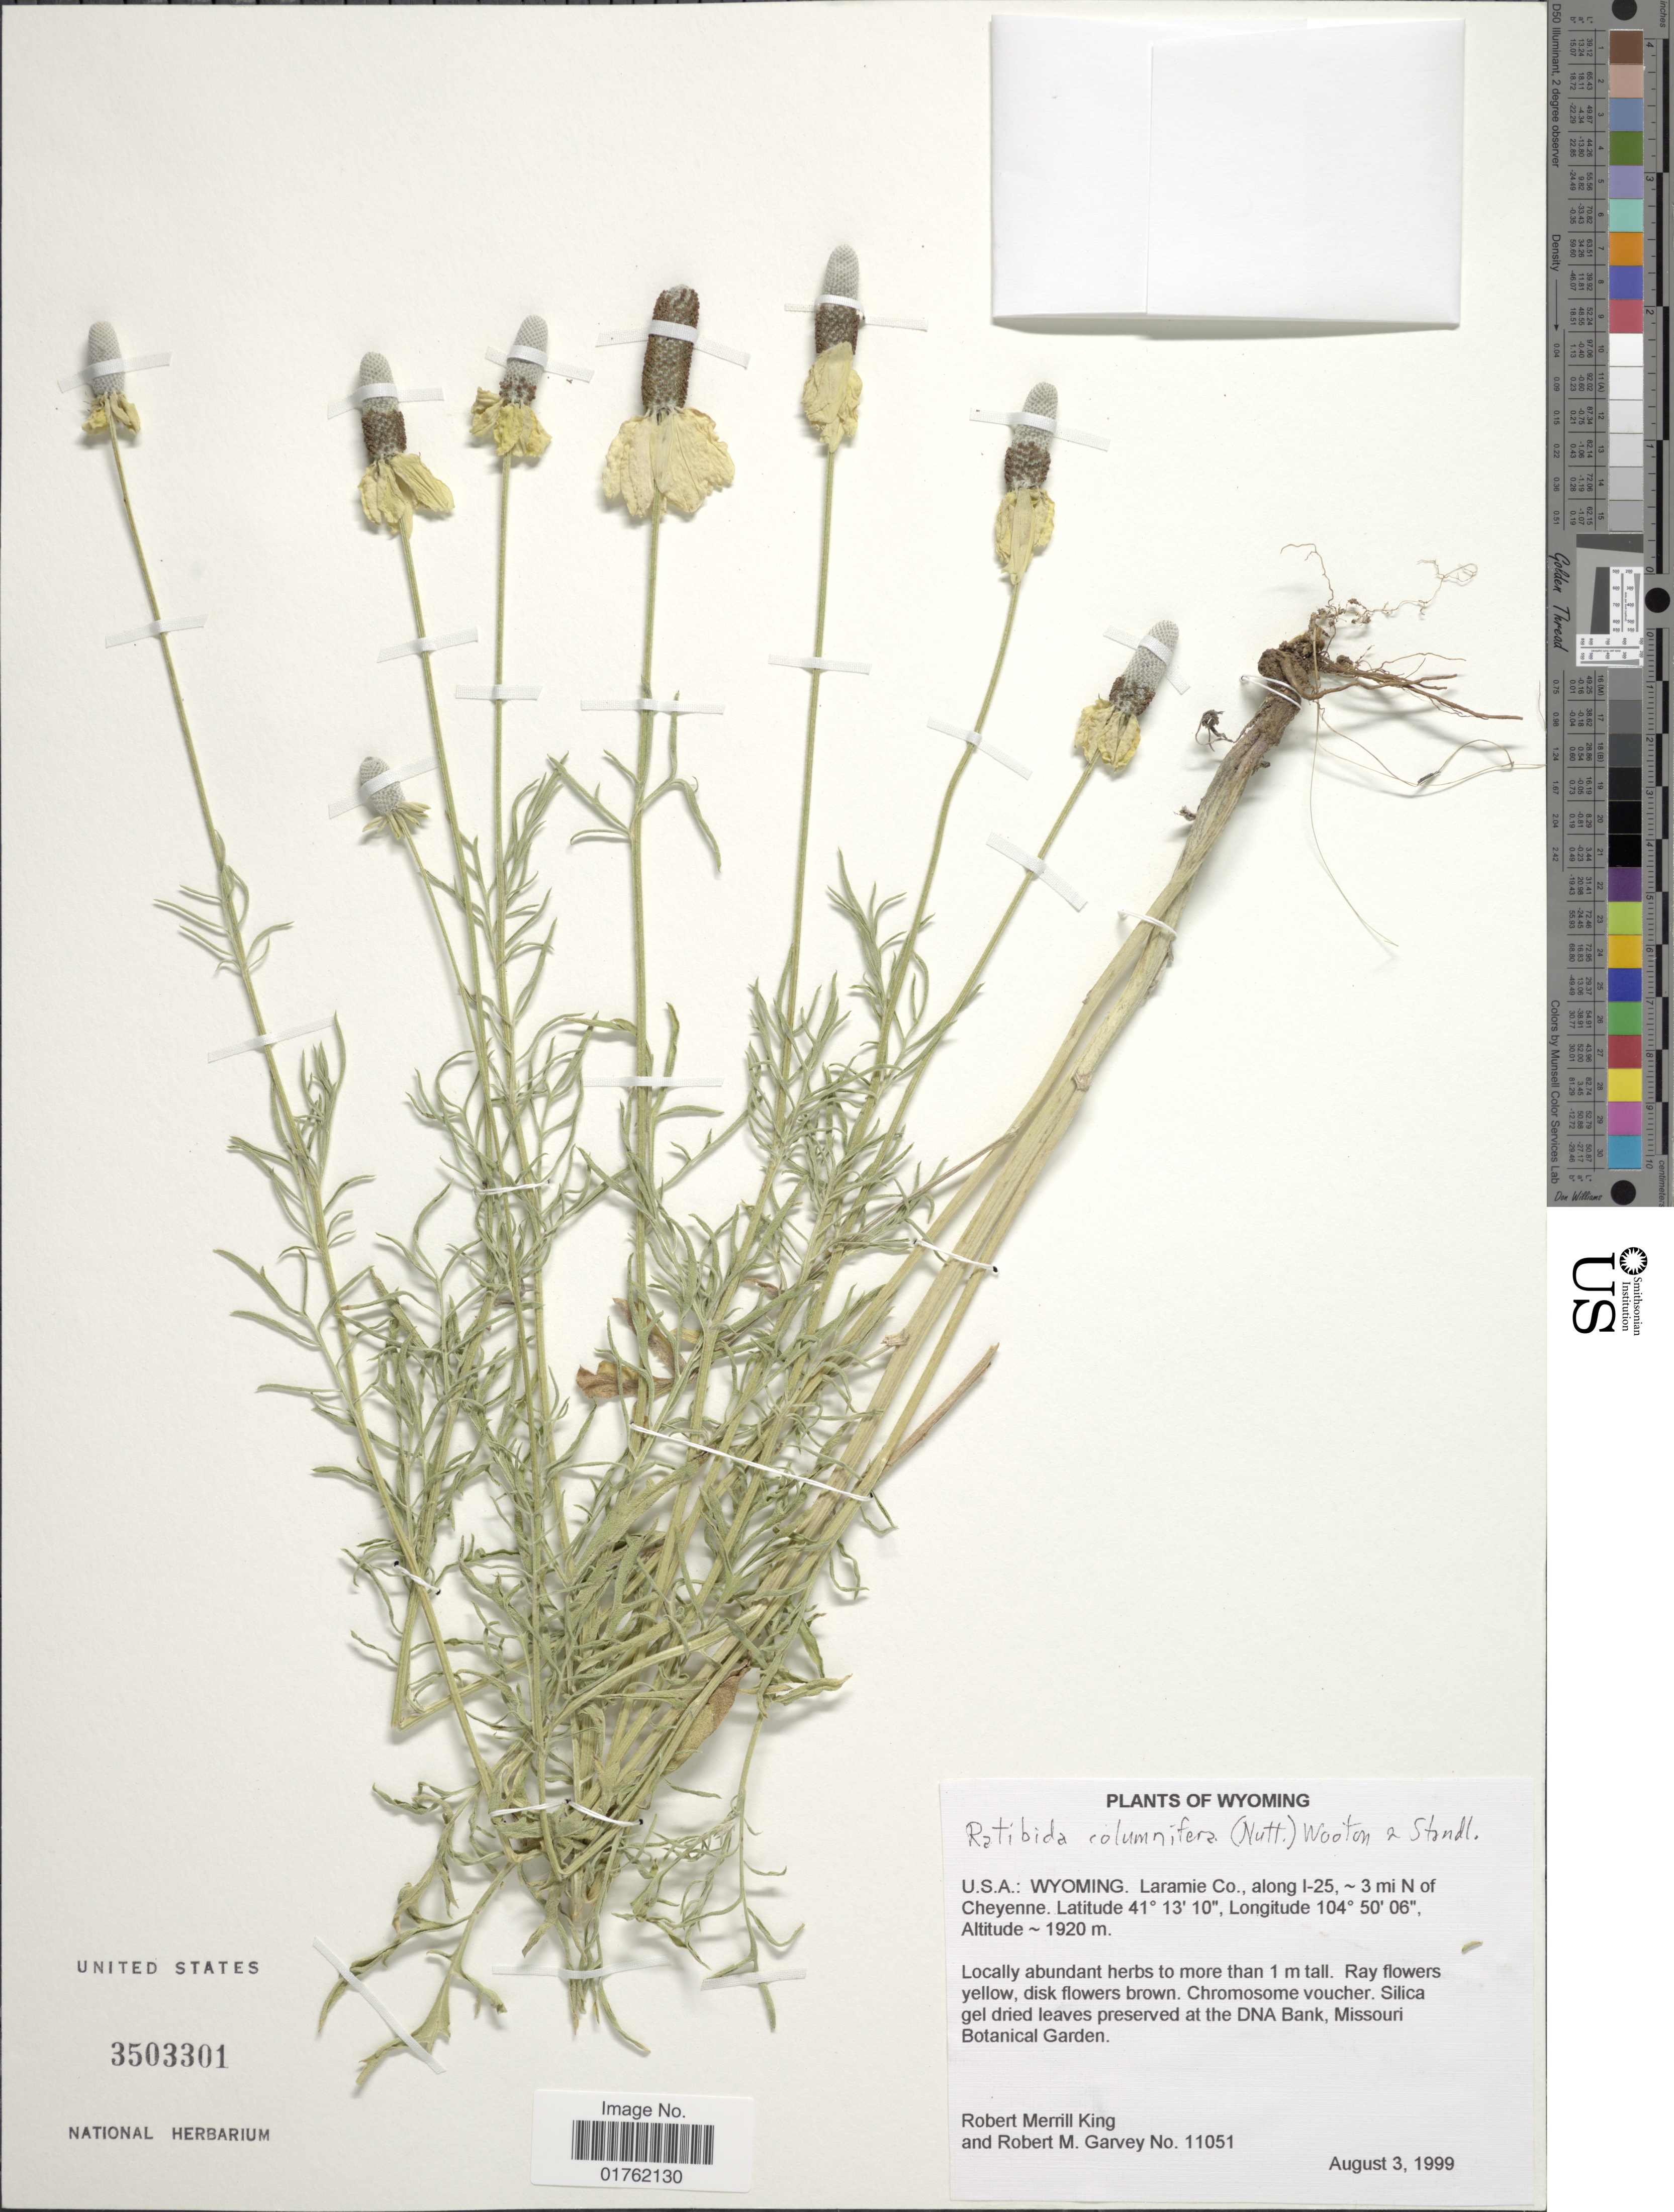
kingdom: Plantae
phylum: Tracheophyta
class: Magnoliopsida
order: Asterales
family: Asteraceae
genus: Ratibida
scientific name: Ratibida columnaris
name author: (Pursh) D. Don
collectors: R. M. King & R. Garvey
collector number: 11051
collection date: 1999-08-03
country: United States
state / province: Wyoming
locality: Laramie Co., along 1-25, 3 mi N of Cheyenne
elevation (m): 1920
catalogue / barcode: US 3503301